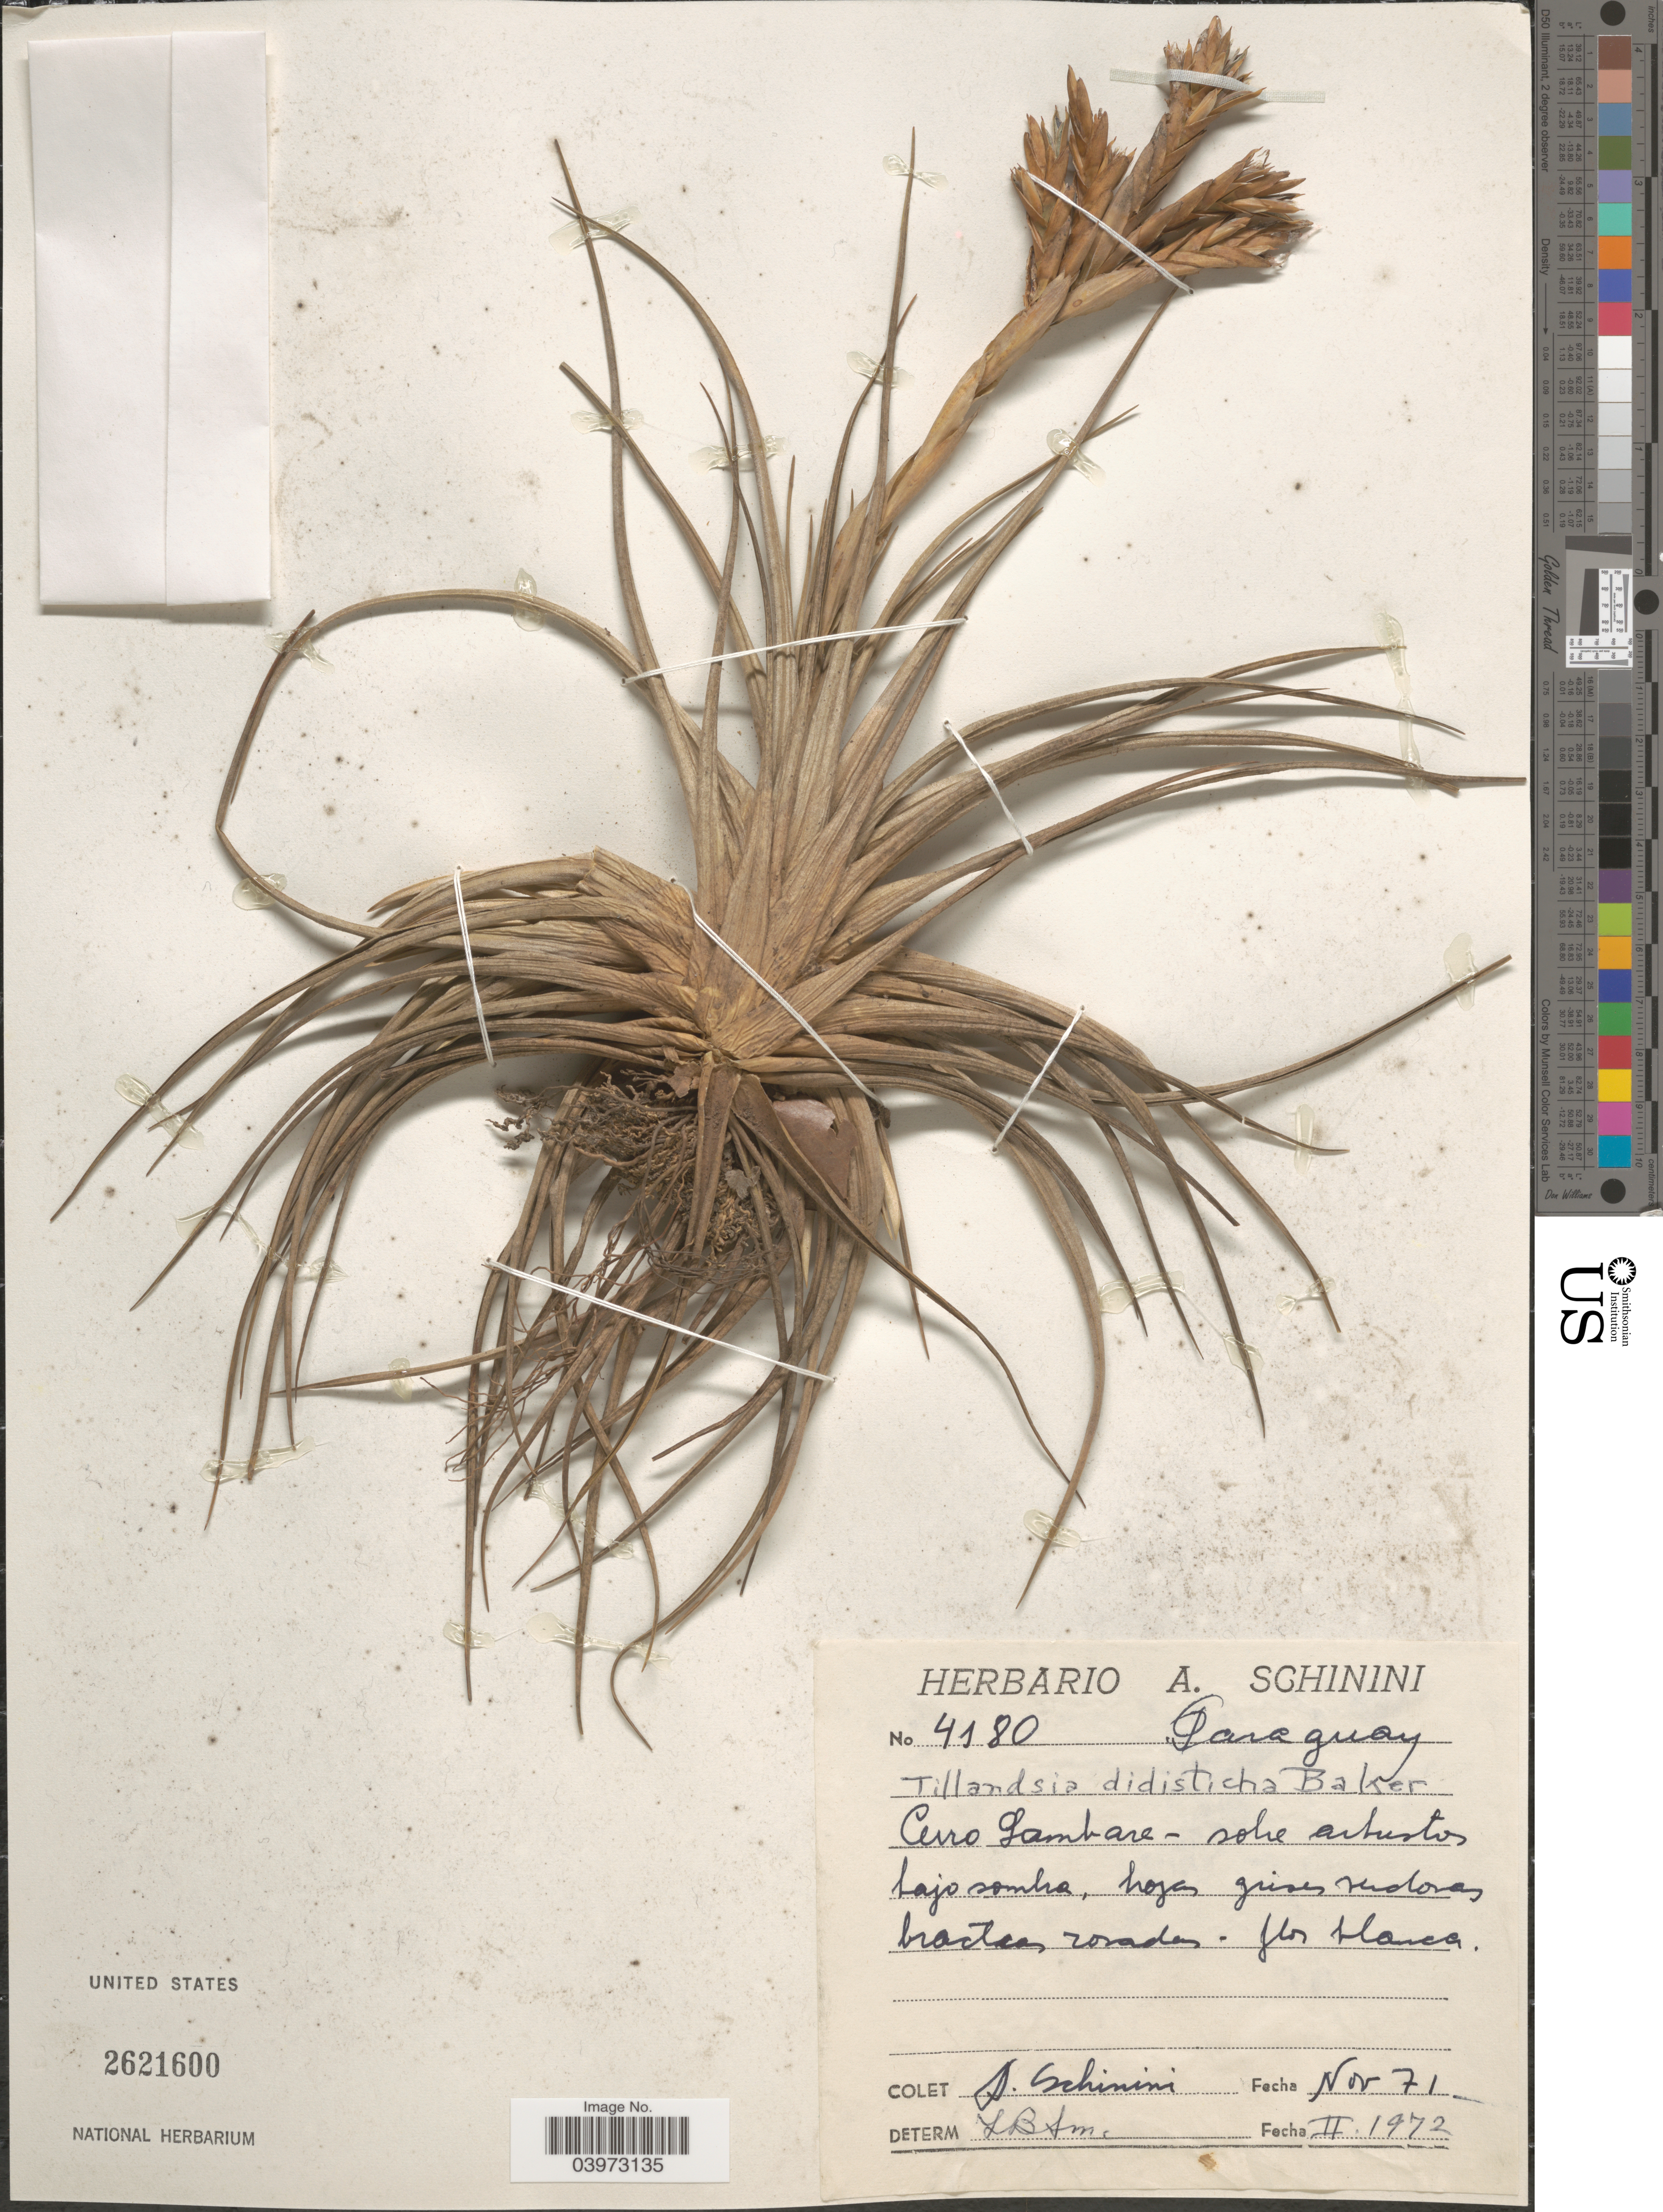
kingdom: Plantae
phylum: Tracheophyta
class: Liliopsida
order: Poales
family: Bromeliaceae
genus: Tillandsia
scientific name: Tillandsia didisticha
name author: (É. Morren) Baker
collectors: A. Schinini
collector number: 4180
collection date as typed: Transcribed d/m/y: /11/71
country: Paraguay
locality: Cerro Lambare.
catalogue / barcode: US 2621600